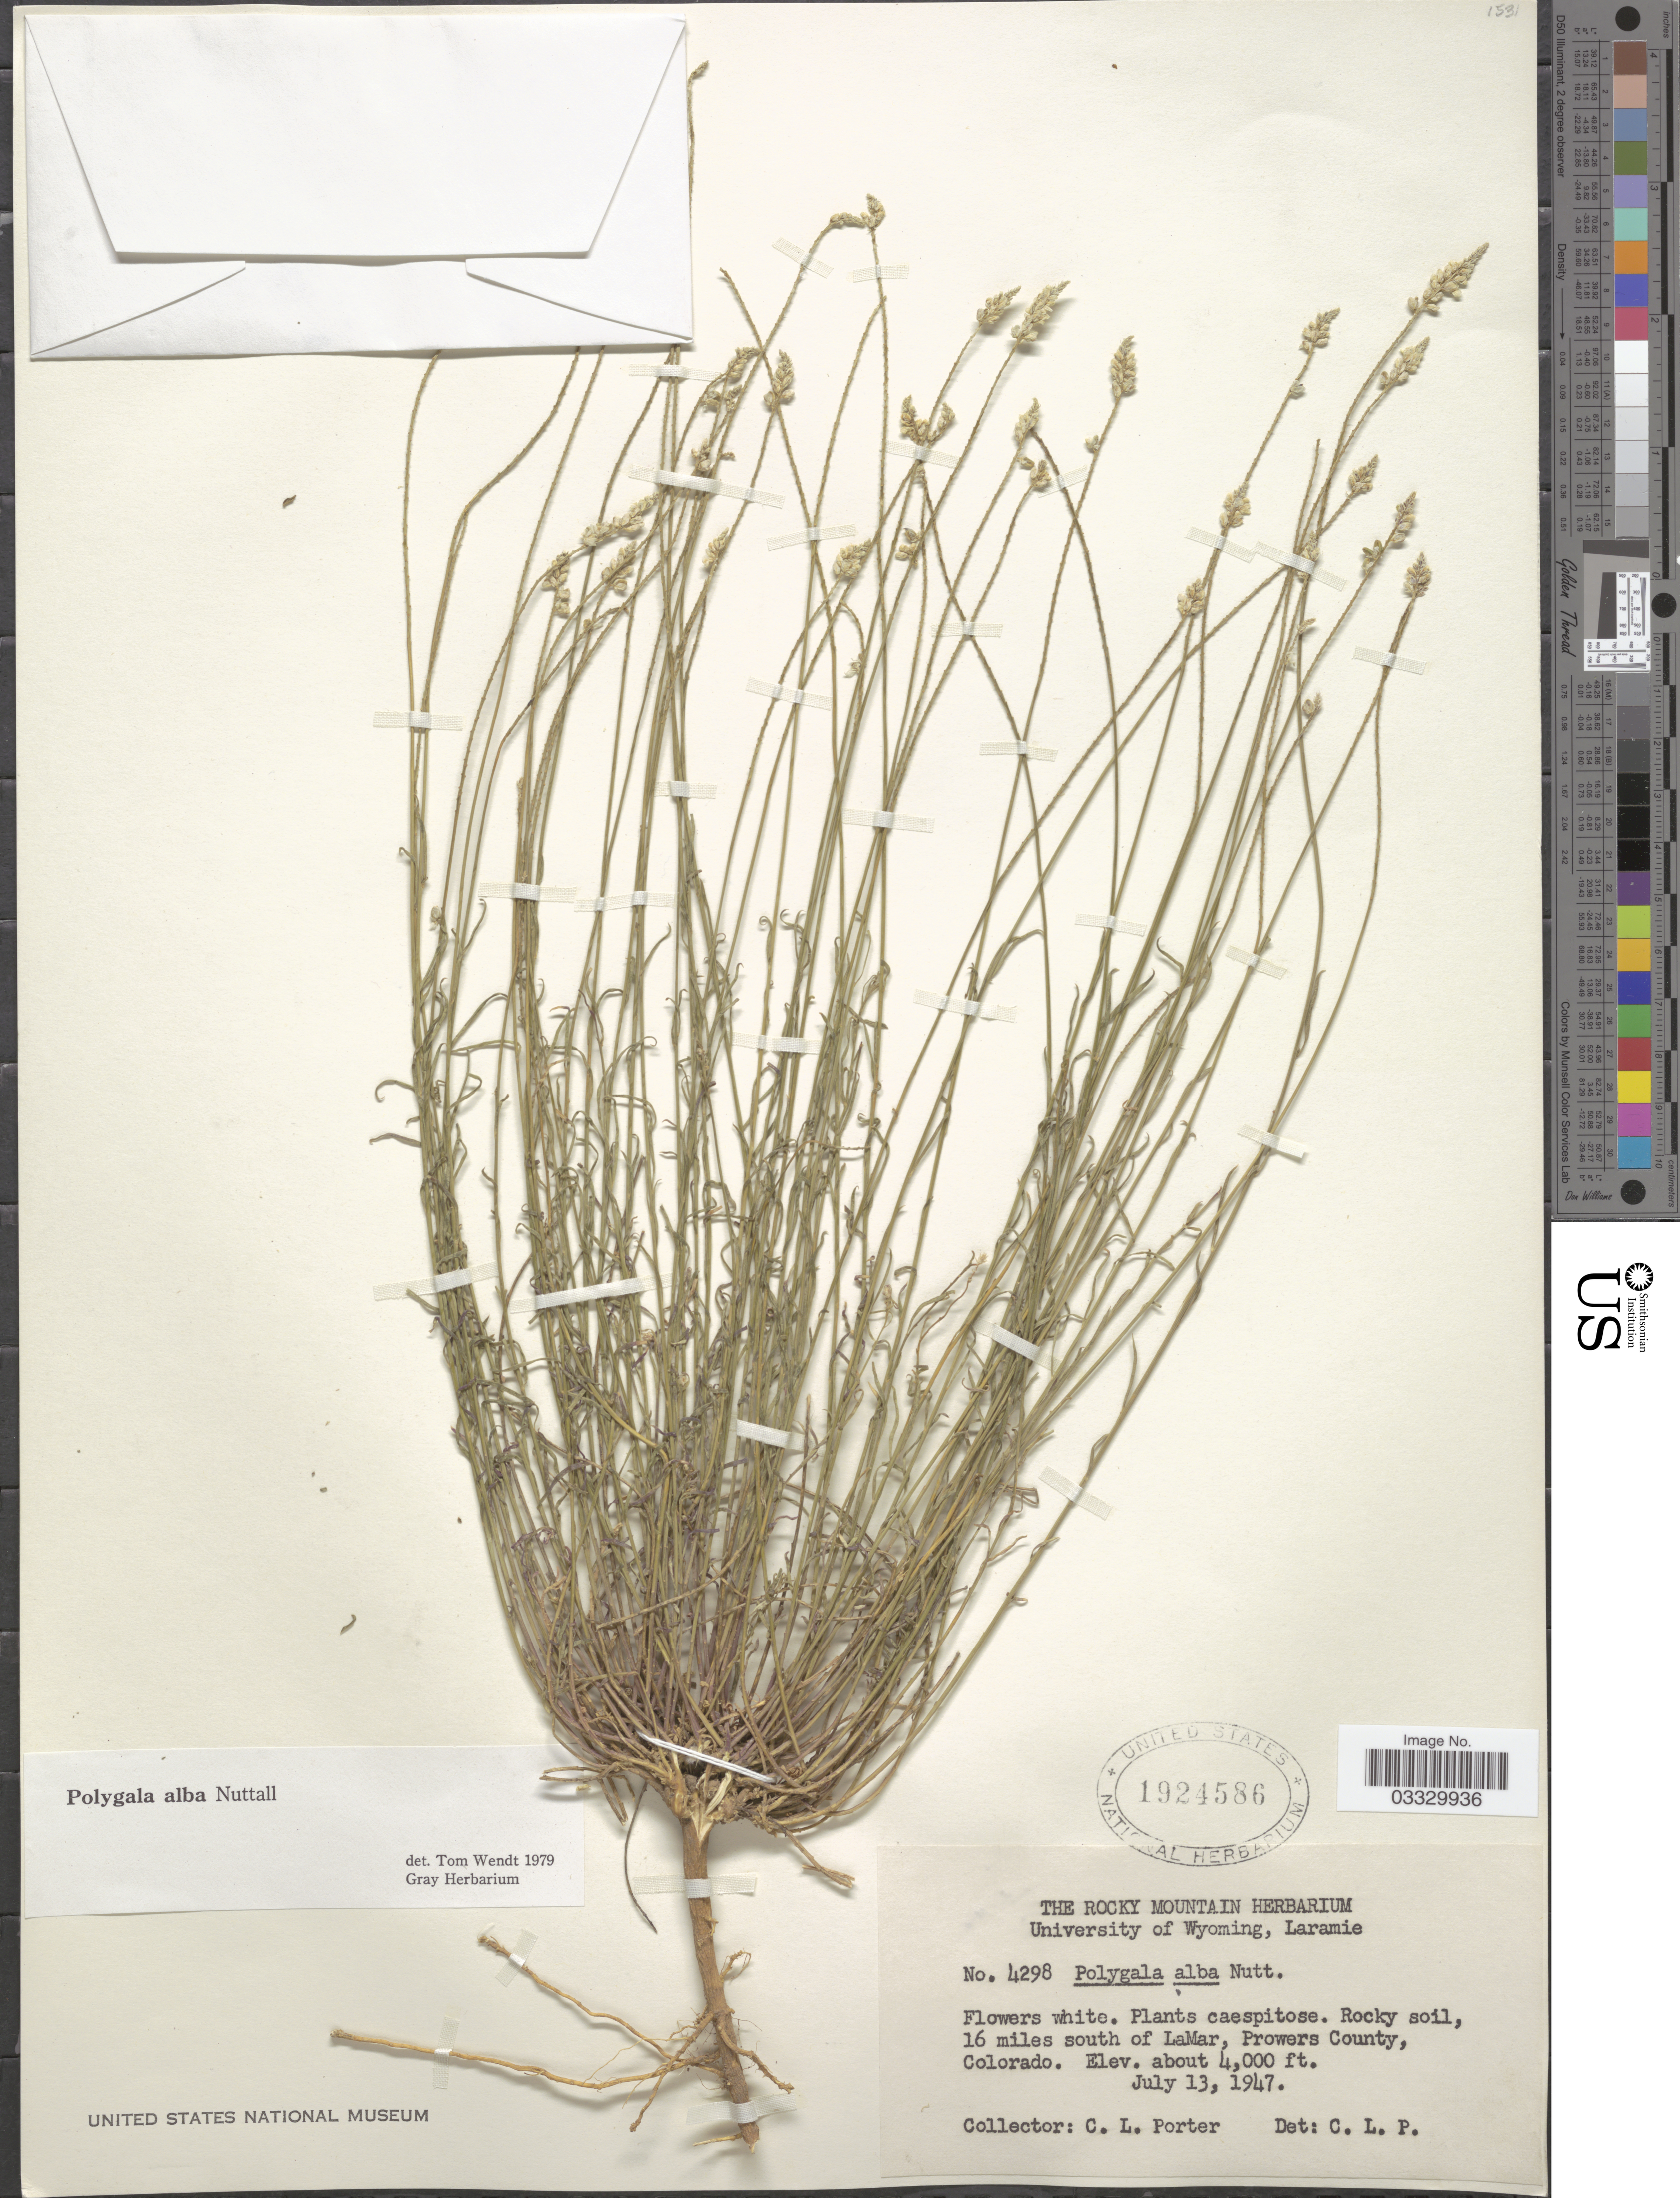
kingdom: Plantae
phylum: Tracheophyta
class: Magnoliopsida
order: Fabales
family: Polygalaceae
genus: Polygala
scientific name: Polygala alba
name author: Nutt.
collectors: C. L. Porter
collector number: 4298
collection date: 1947-07-13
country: United States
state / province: Colorado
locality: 16 miles south of LaMar, Prowers County.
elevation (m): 1219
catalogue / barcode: US 1924586